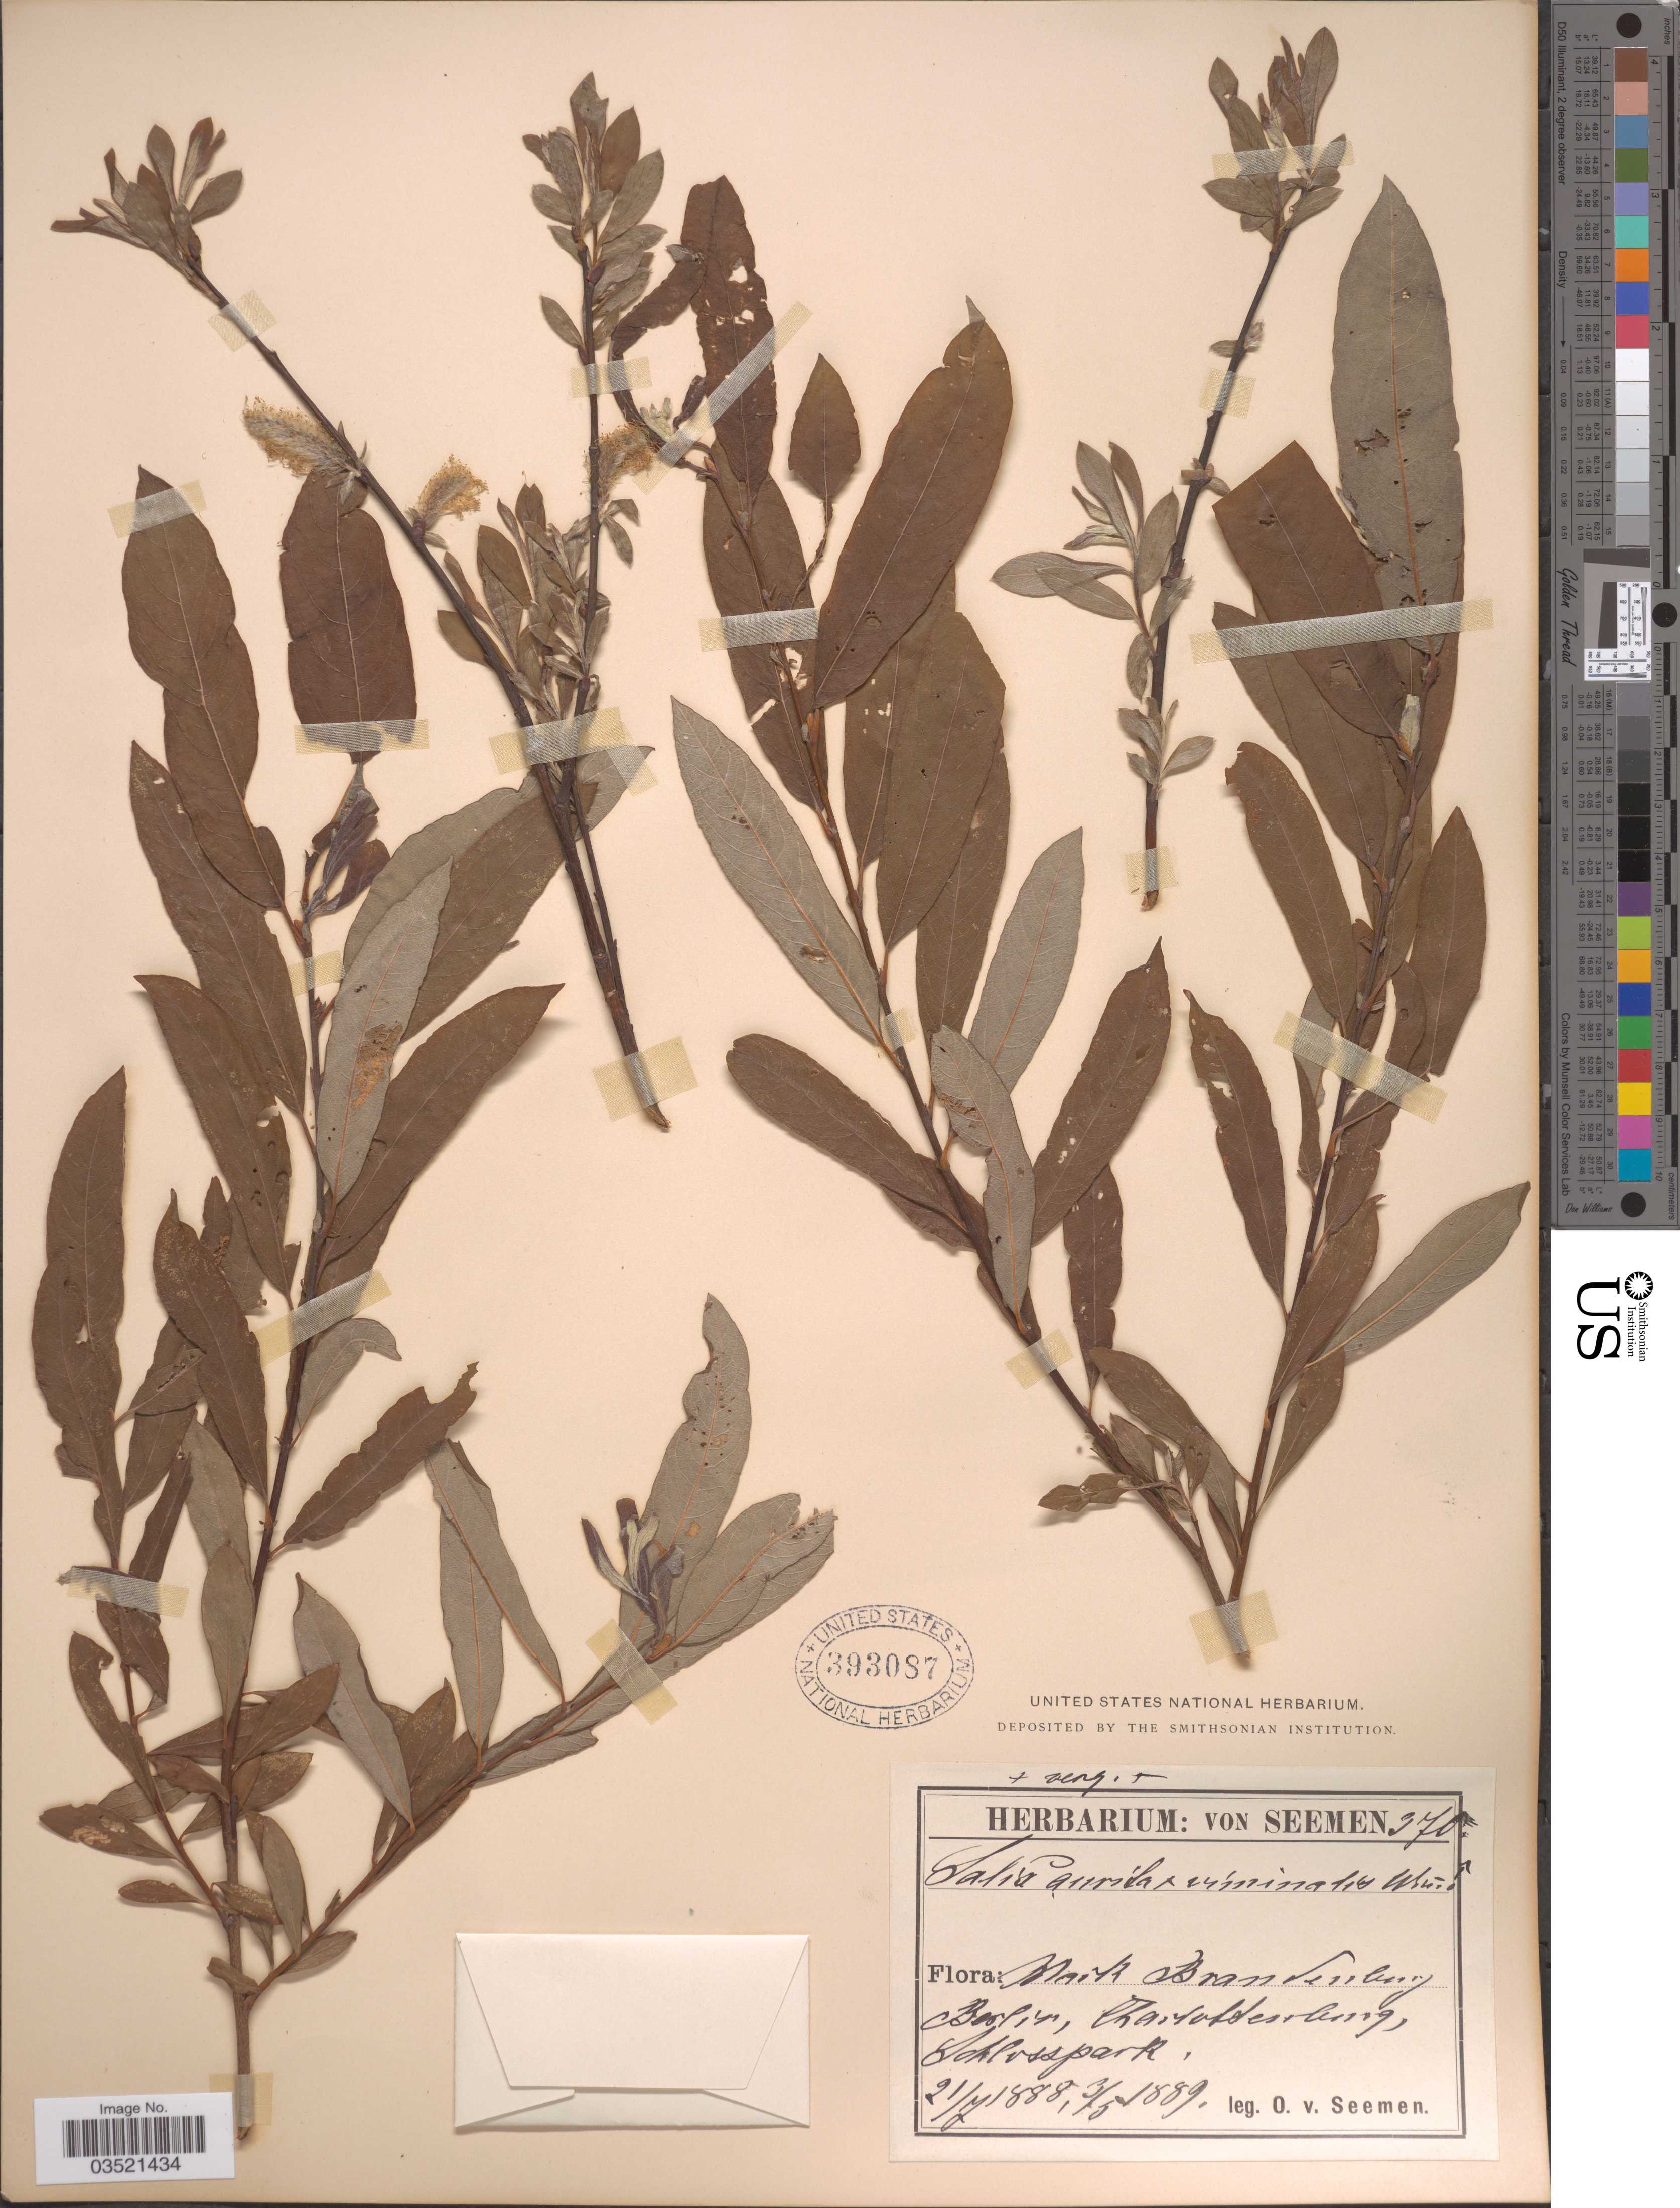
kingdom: Plantae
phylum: Tracheophyta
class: Magnoliopsida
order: Malpighiales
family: Salicaceae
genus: Salix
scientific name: Salix aurita x S. viminalis L.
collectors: K. O. von Seemen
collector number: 370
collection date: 1888-07-21/1889-05-03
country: Germany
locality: Mark Brandenburg, Berlin, Charlottenburg, Schlosspark.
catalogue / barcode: US 393087